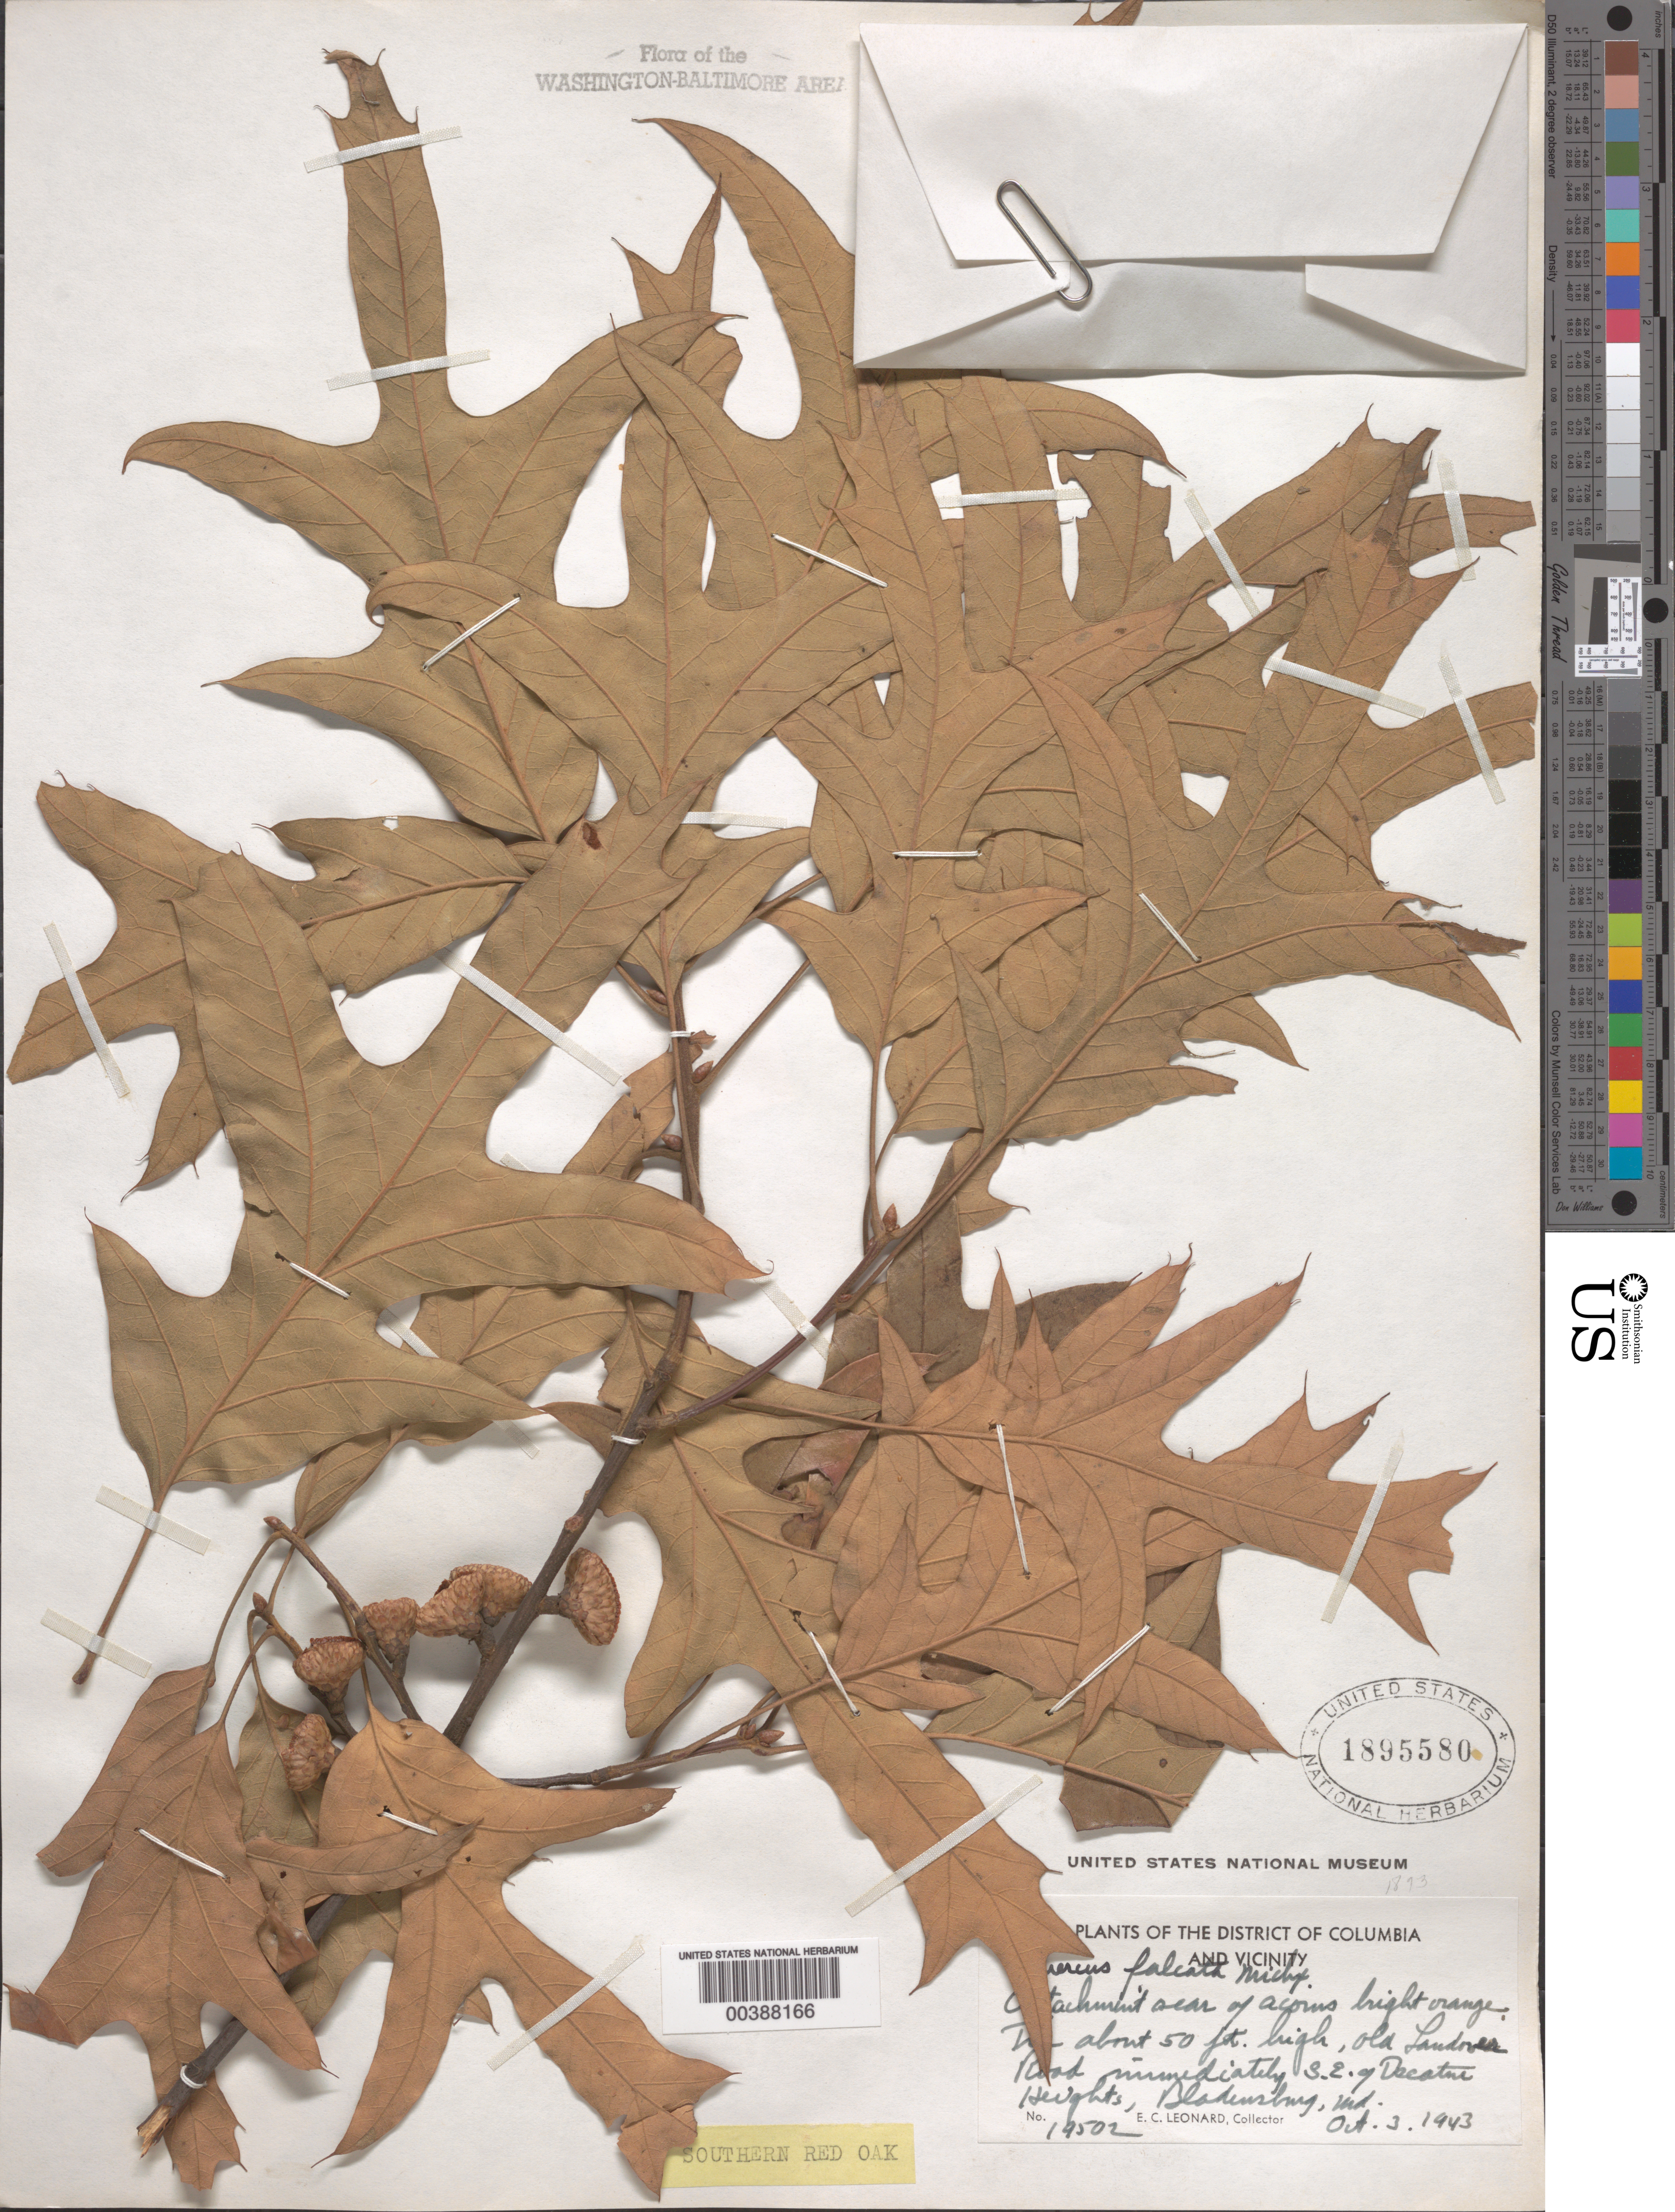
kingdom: Plantae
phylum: Tracheophyta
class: Magnoliopsida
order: Fagales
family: Fagaceae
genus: Quercus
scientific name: Quercus falcata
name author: Michx.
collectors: E. C. Leonard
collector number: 19502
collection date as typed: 03 Oct 1943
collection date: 1943-10-03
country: United States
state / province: Maryland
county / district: Prince George's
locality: Southeast of Decatur Heights, Bladensburg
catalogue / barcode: US 1895580